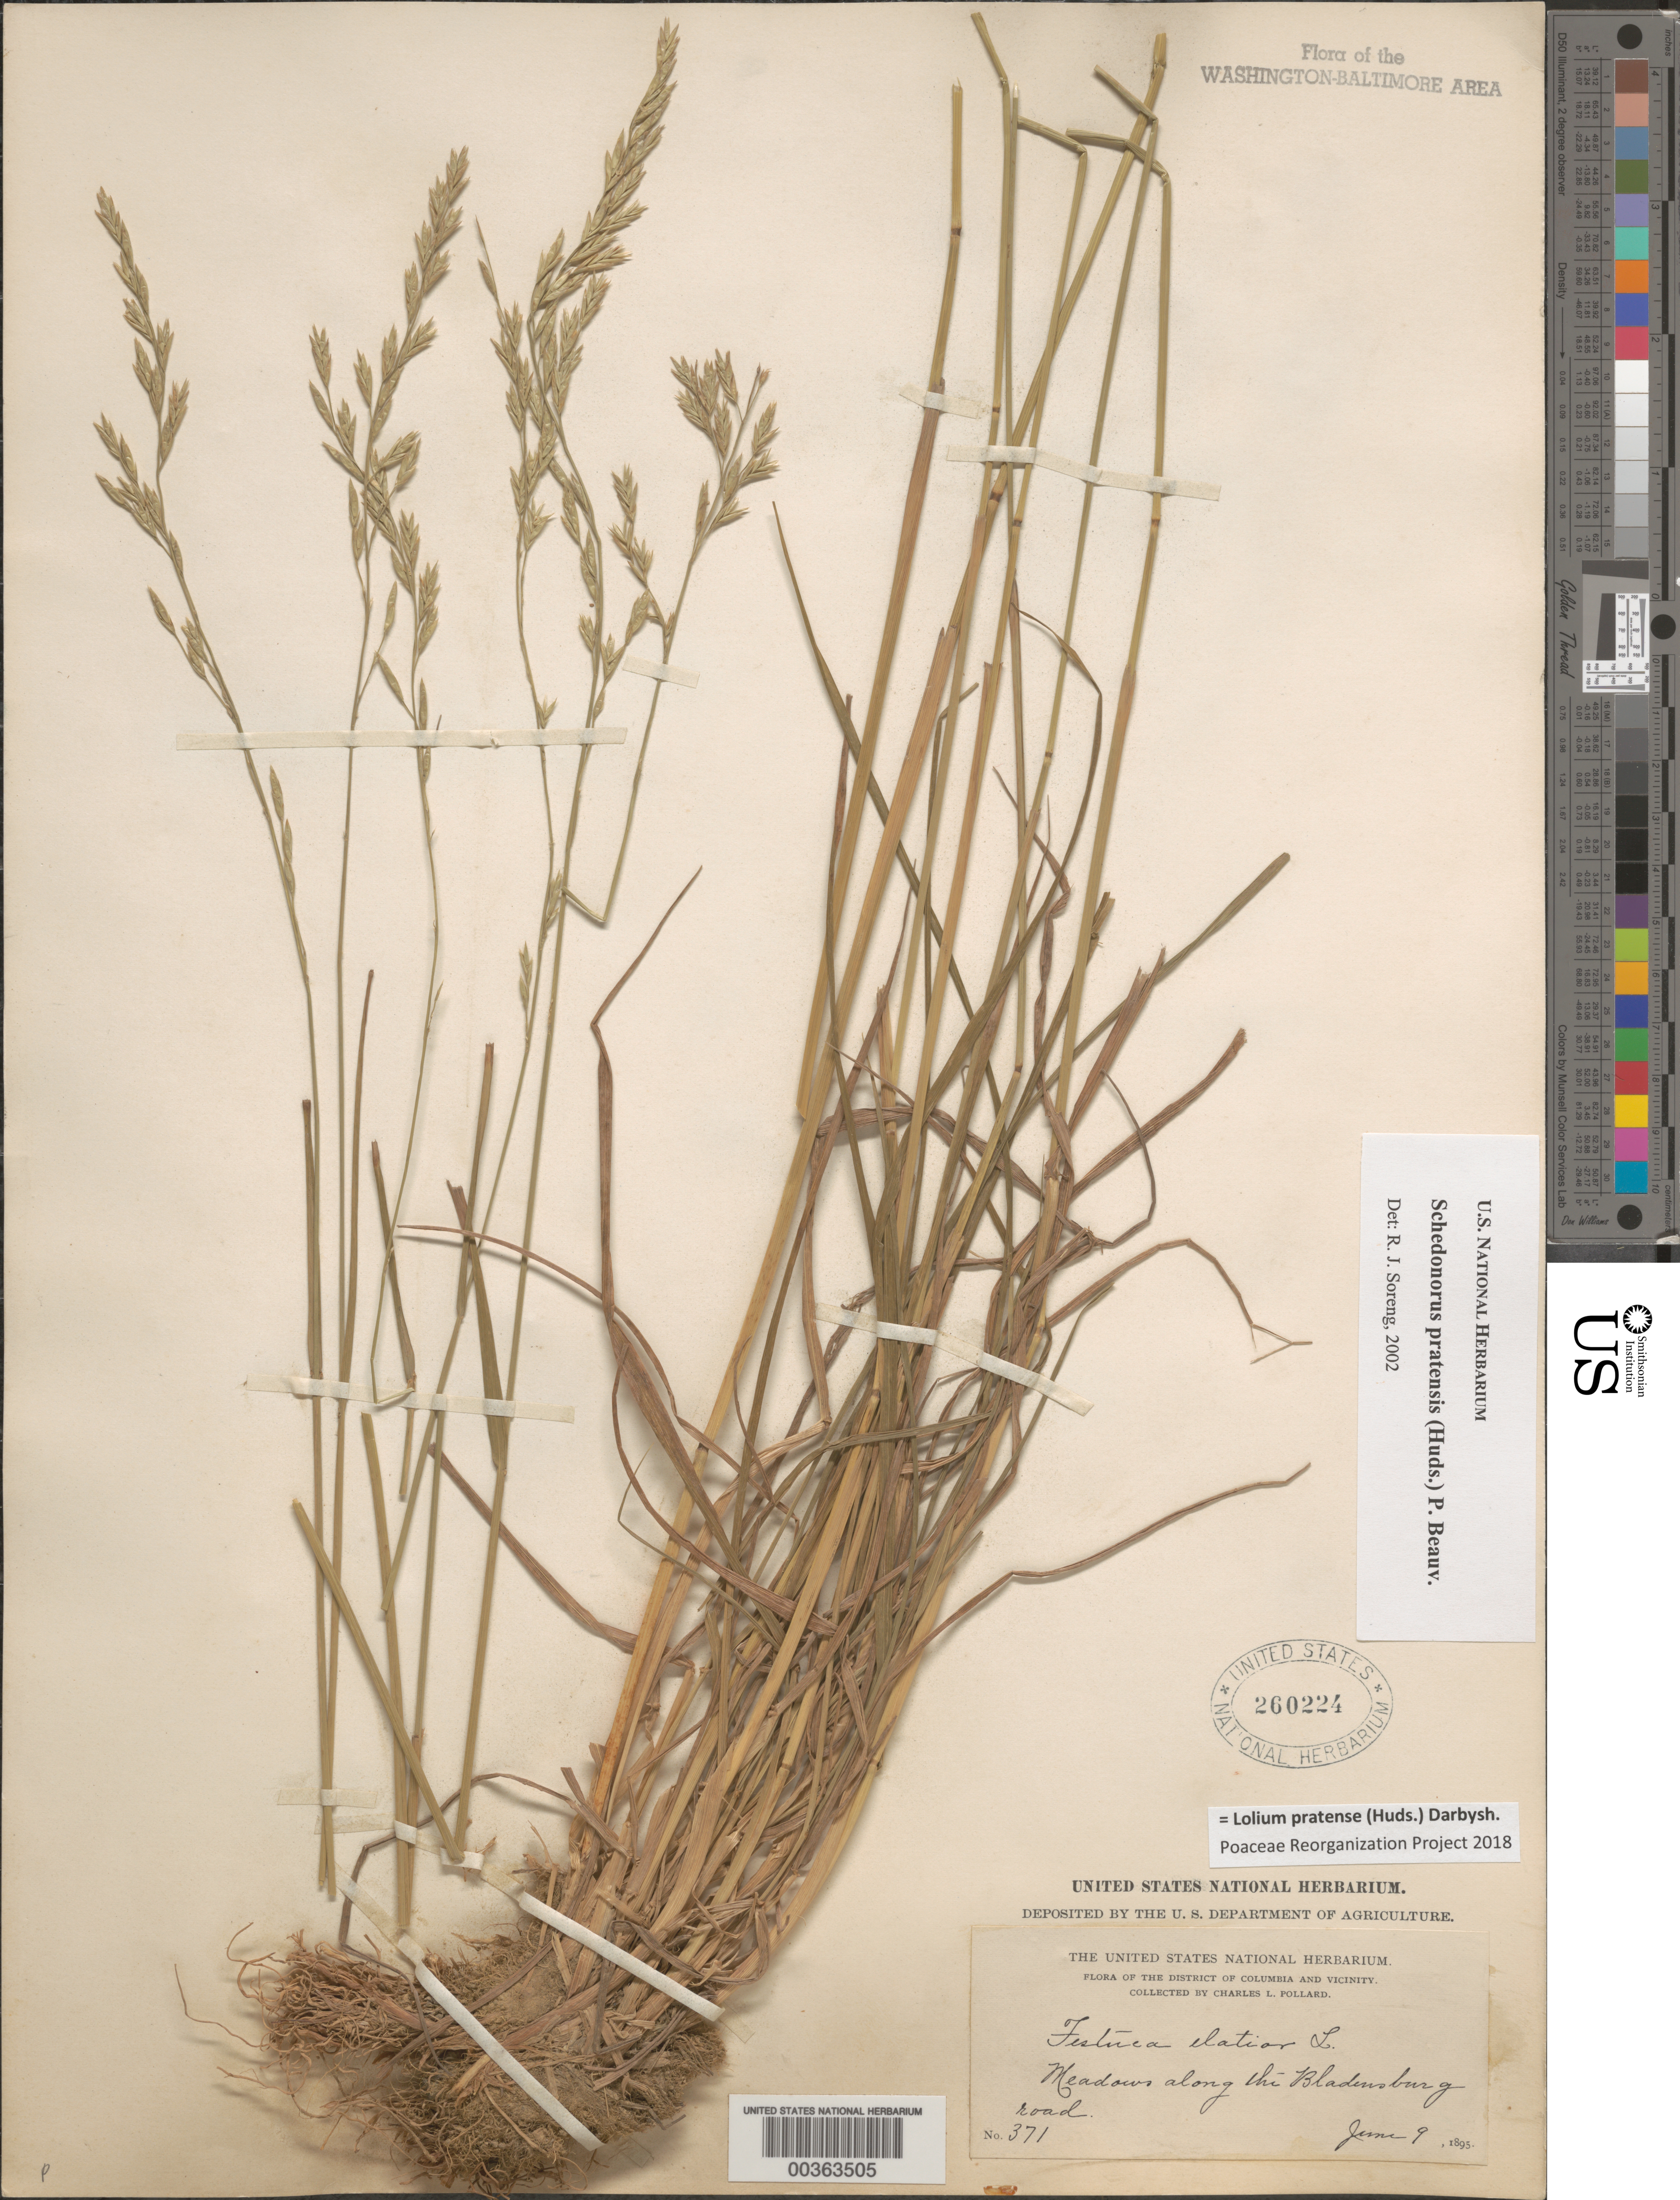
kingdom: Plantae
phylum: Tracheophyta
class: Liliopsida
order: Poales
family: Poaceae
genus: Lolium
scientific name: Lolium pratense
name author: (Huds.) Darbysh.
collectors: C. L. Pollard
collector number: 371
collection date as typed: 09 Jun 1895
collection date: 1895-06-09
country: United States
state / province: Maryland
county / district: Prince George's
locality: Bladensburg road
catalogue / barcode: US 260224